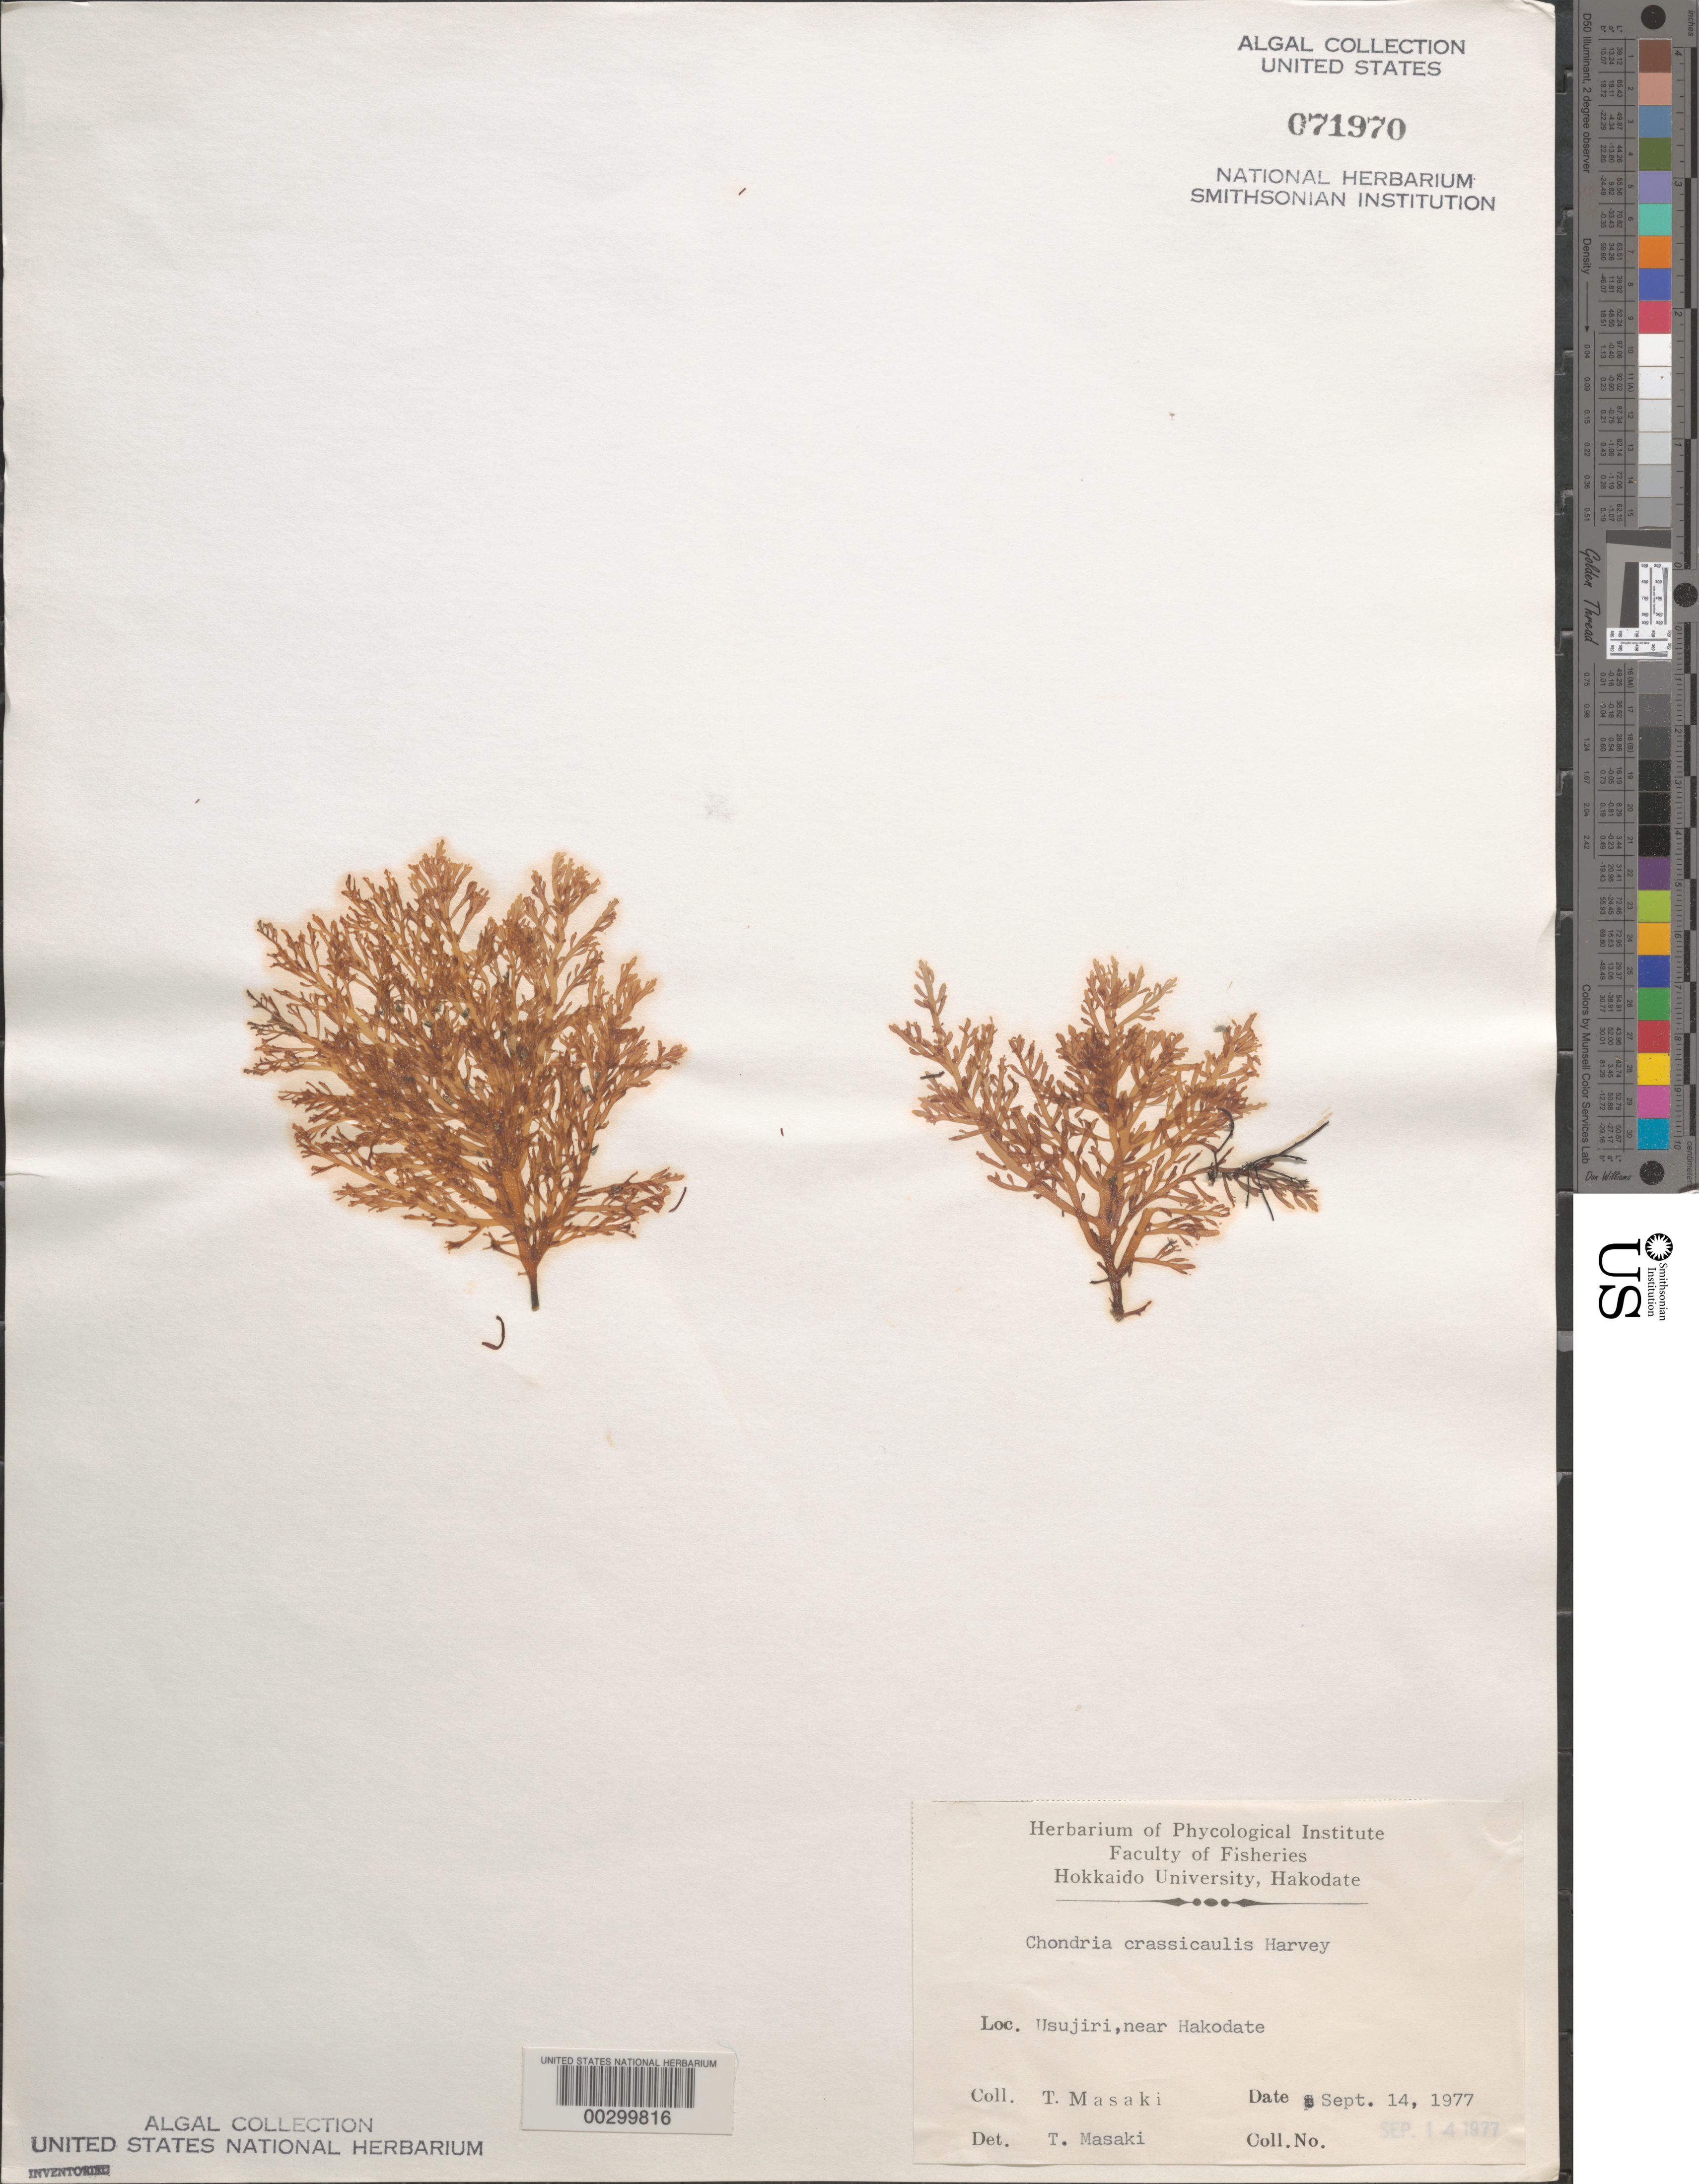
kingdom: Plantae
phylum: Rhodophyta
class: Florideophyceae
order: Ceramiales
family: Rhodomelaceae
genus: Chondria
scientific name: Chondria crassicaulis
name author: Harv.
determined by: Masaki, T.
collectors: T. Masaki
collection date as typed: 14 Sep 1977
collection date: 1977-09-14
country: Japan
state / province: Hokkaido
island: Hokkaido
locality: Usujiri, near Hakodate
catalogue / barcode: US 71970